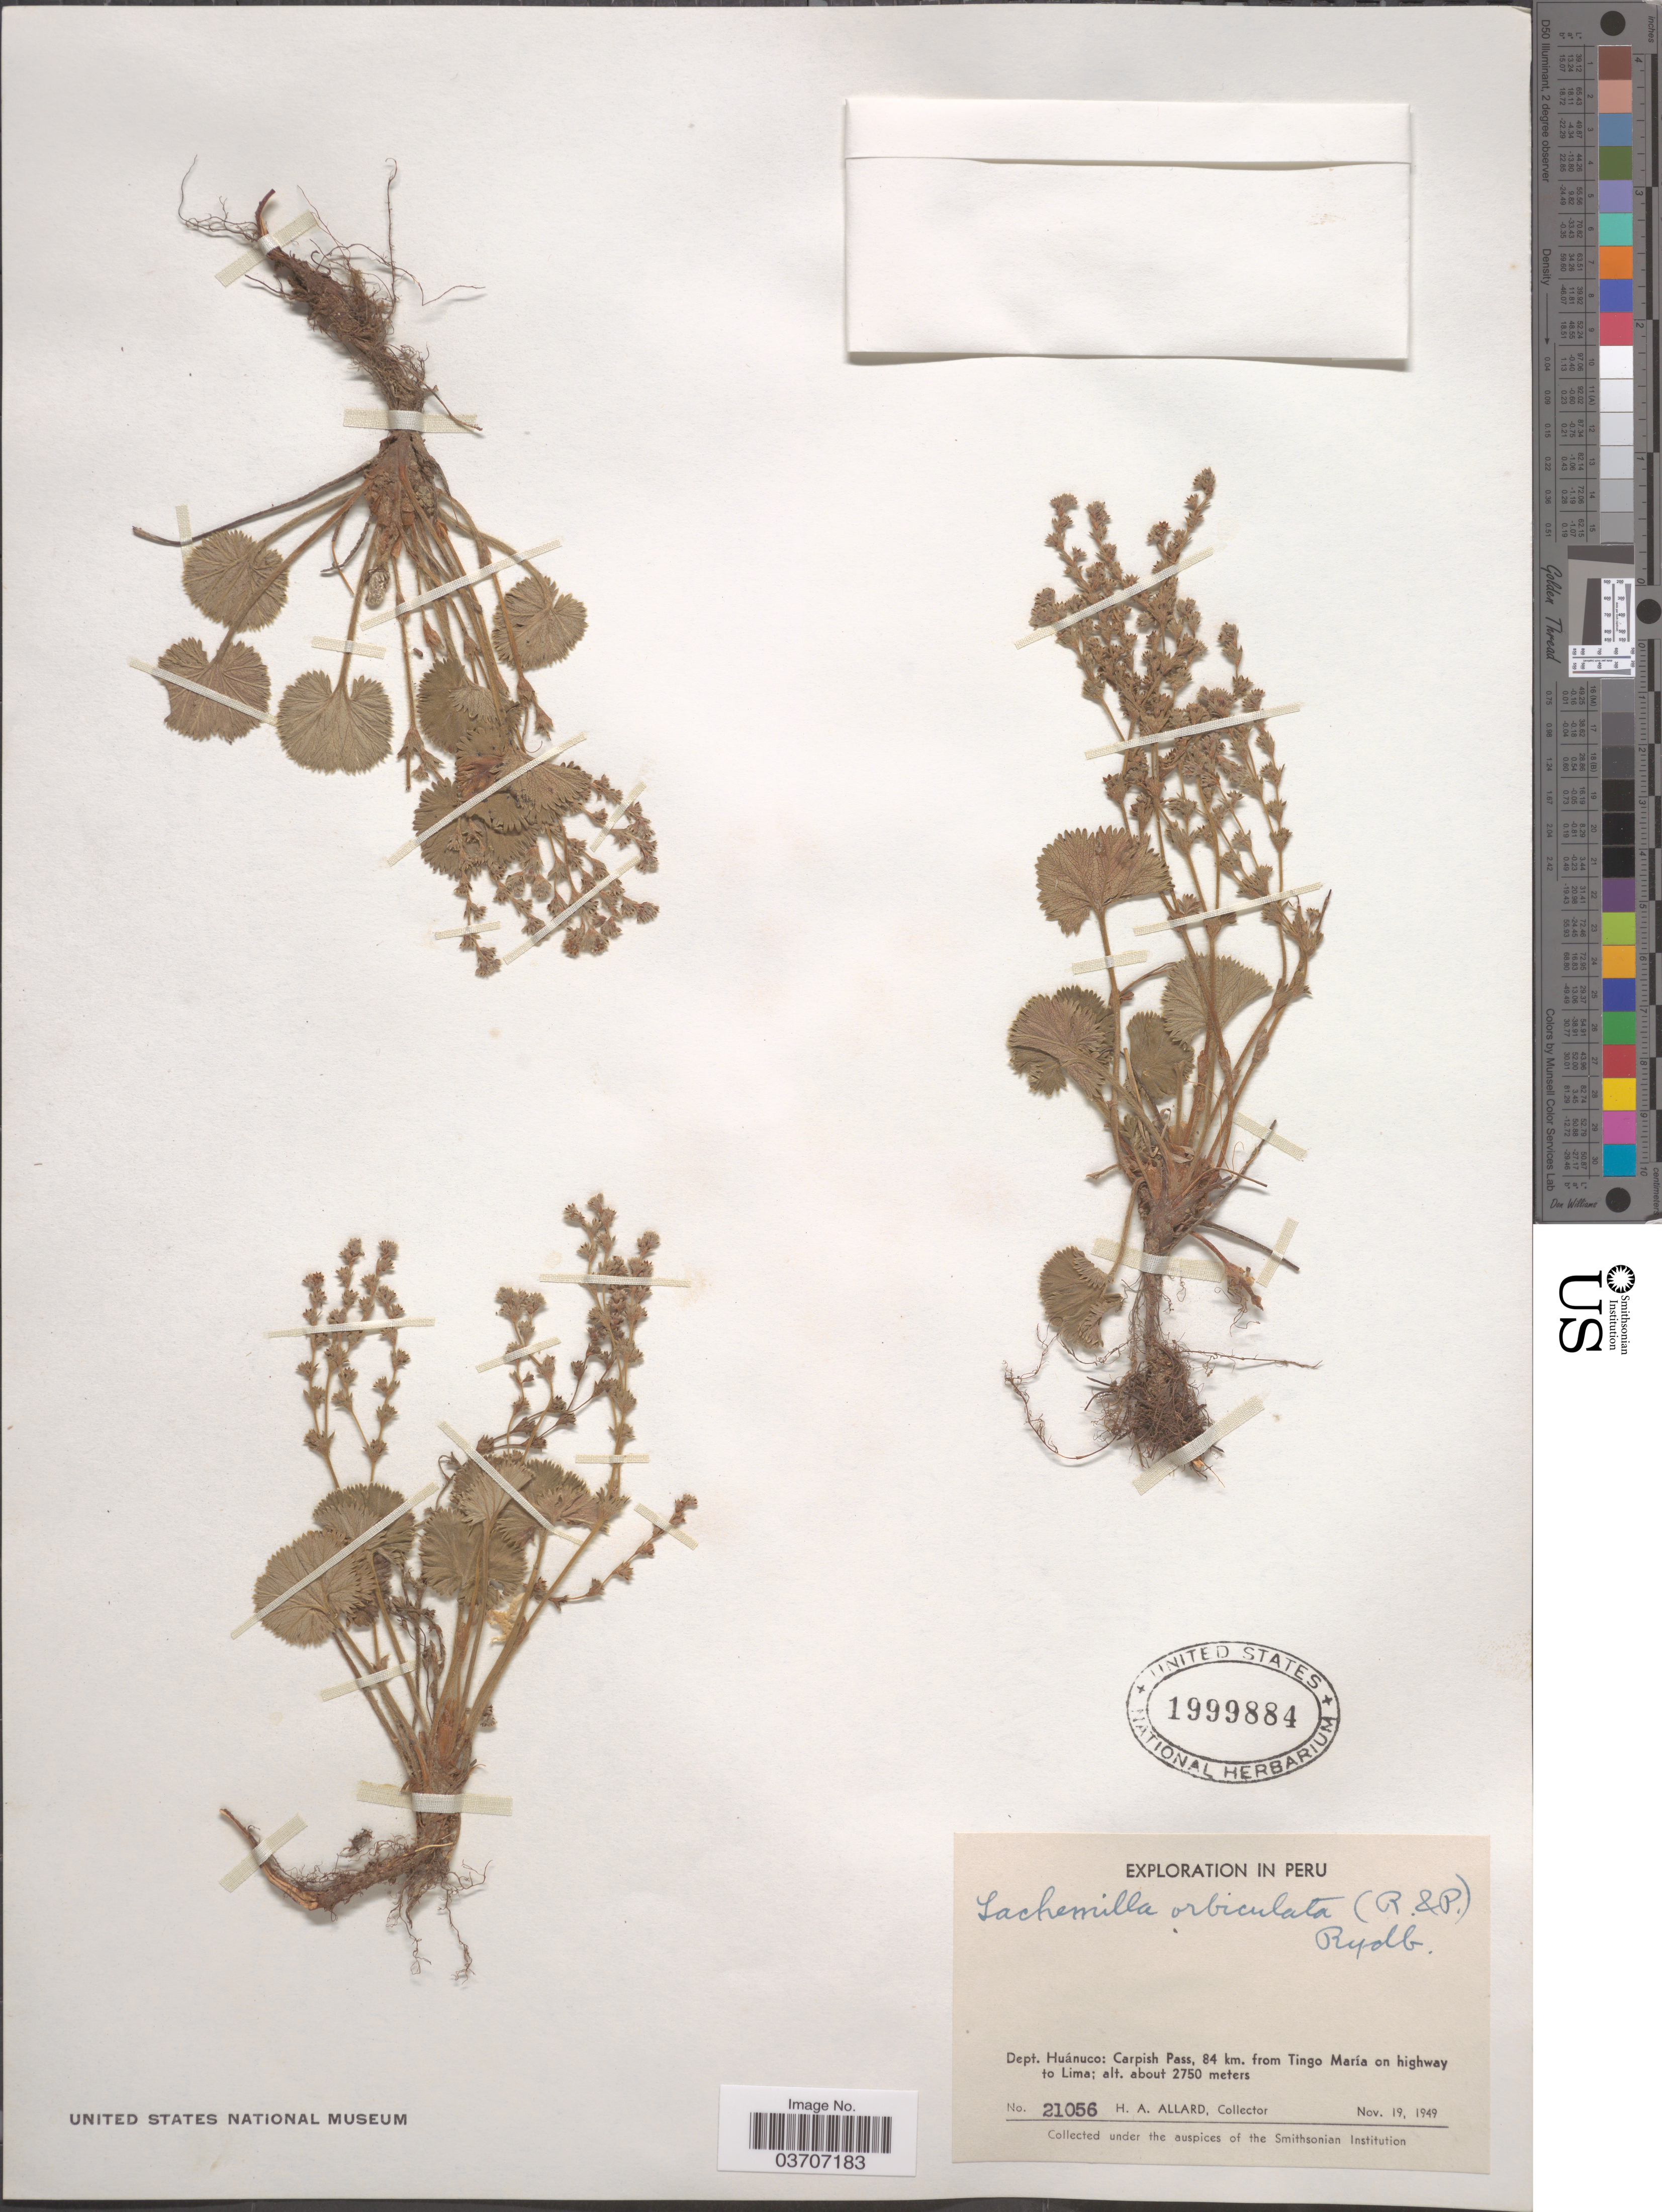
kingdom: Plantae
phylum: Tracheophyta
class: Magnoliopsida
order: Rosales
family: Rosaceae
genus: Lachemilla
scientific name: Lachemilla orbiculata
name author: (Ruiz & Pav.) Rydb.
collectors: H. A. Allard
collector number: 21056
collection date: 1949-11-19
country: Peru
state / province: Huánuco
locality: Dept. Huánuco: Carpish Pass, 84 km. from Tingo María on highway to Lima.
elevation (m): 2750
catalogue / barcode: US 199884